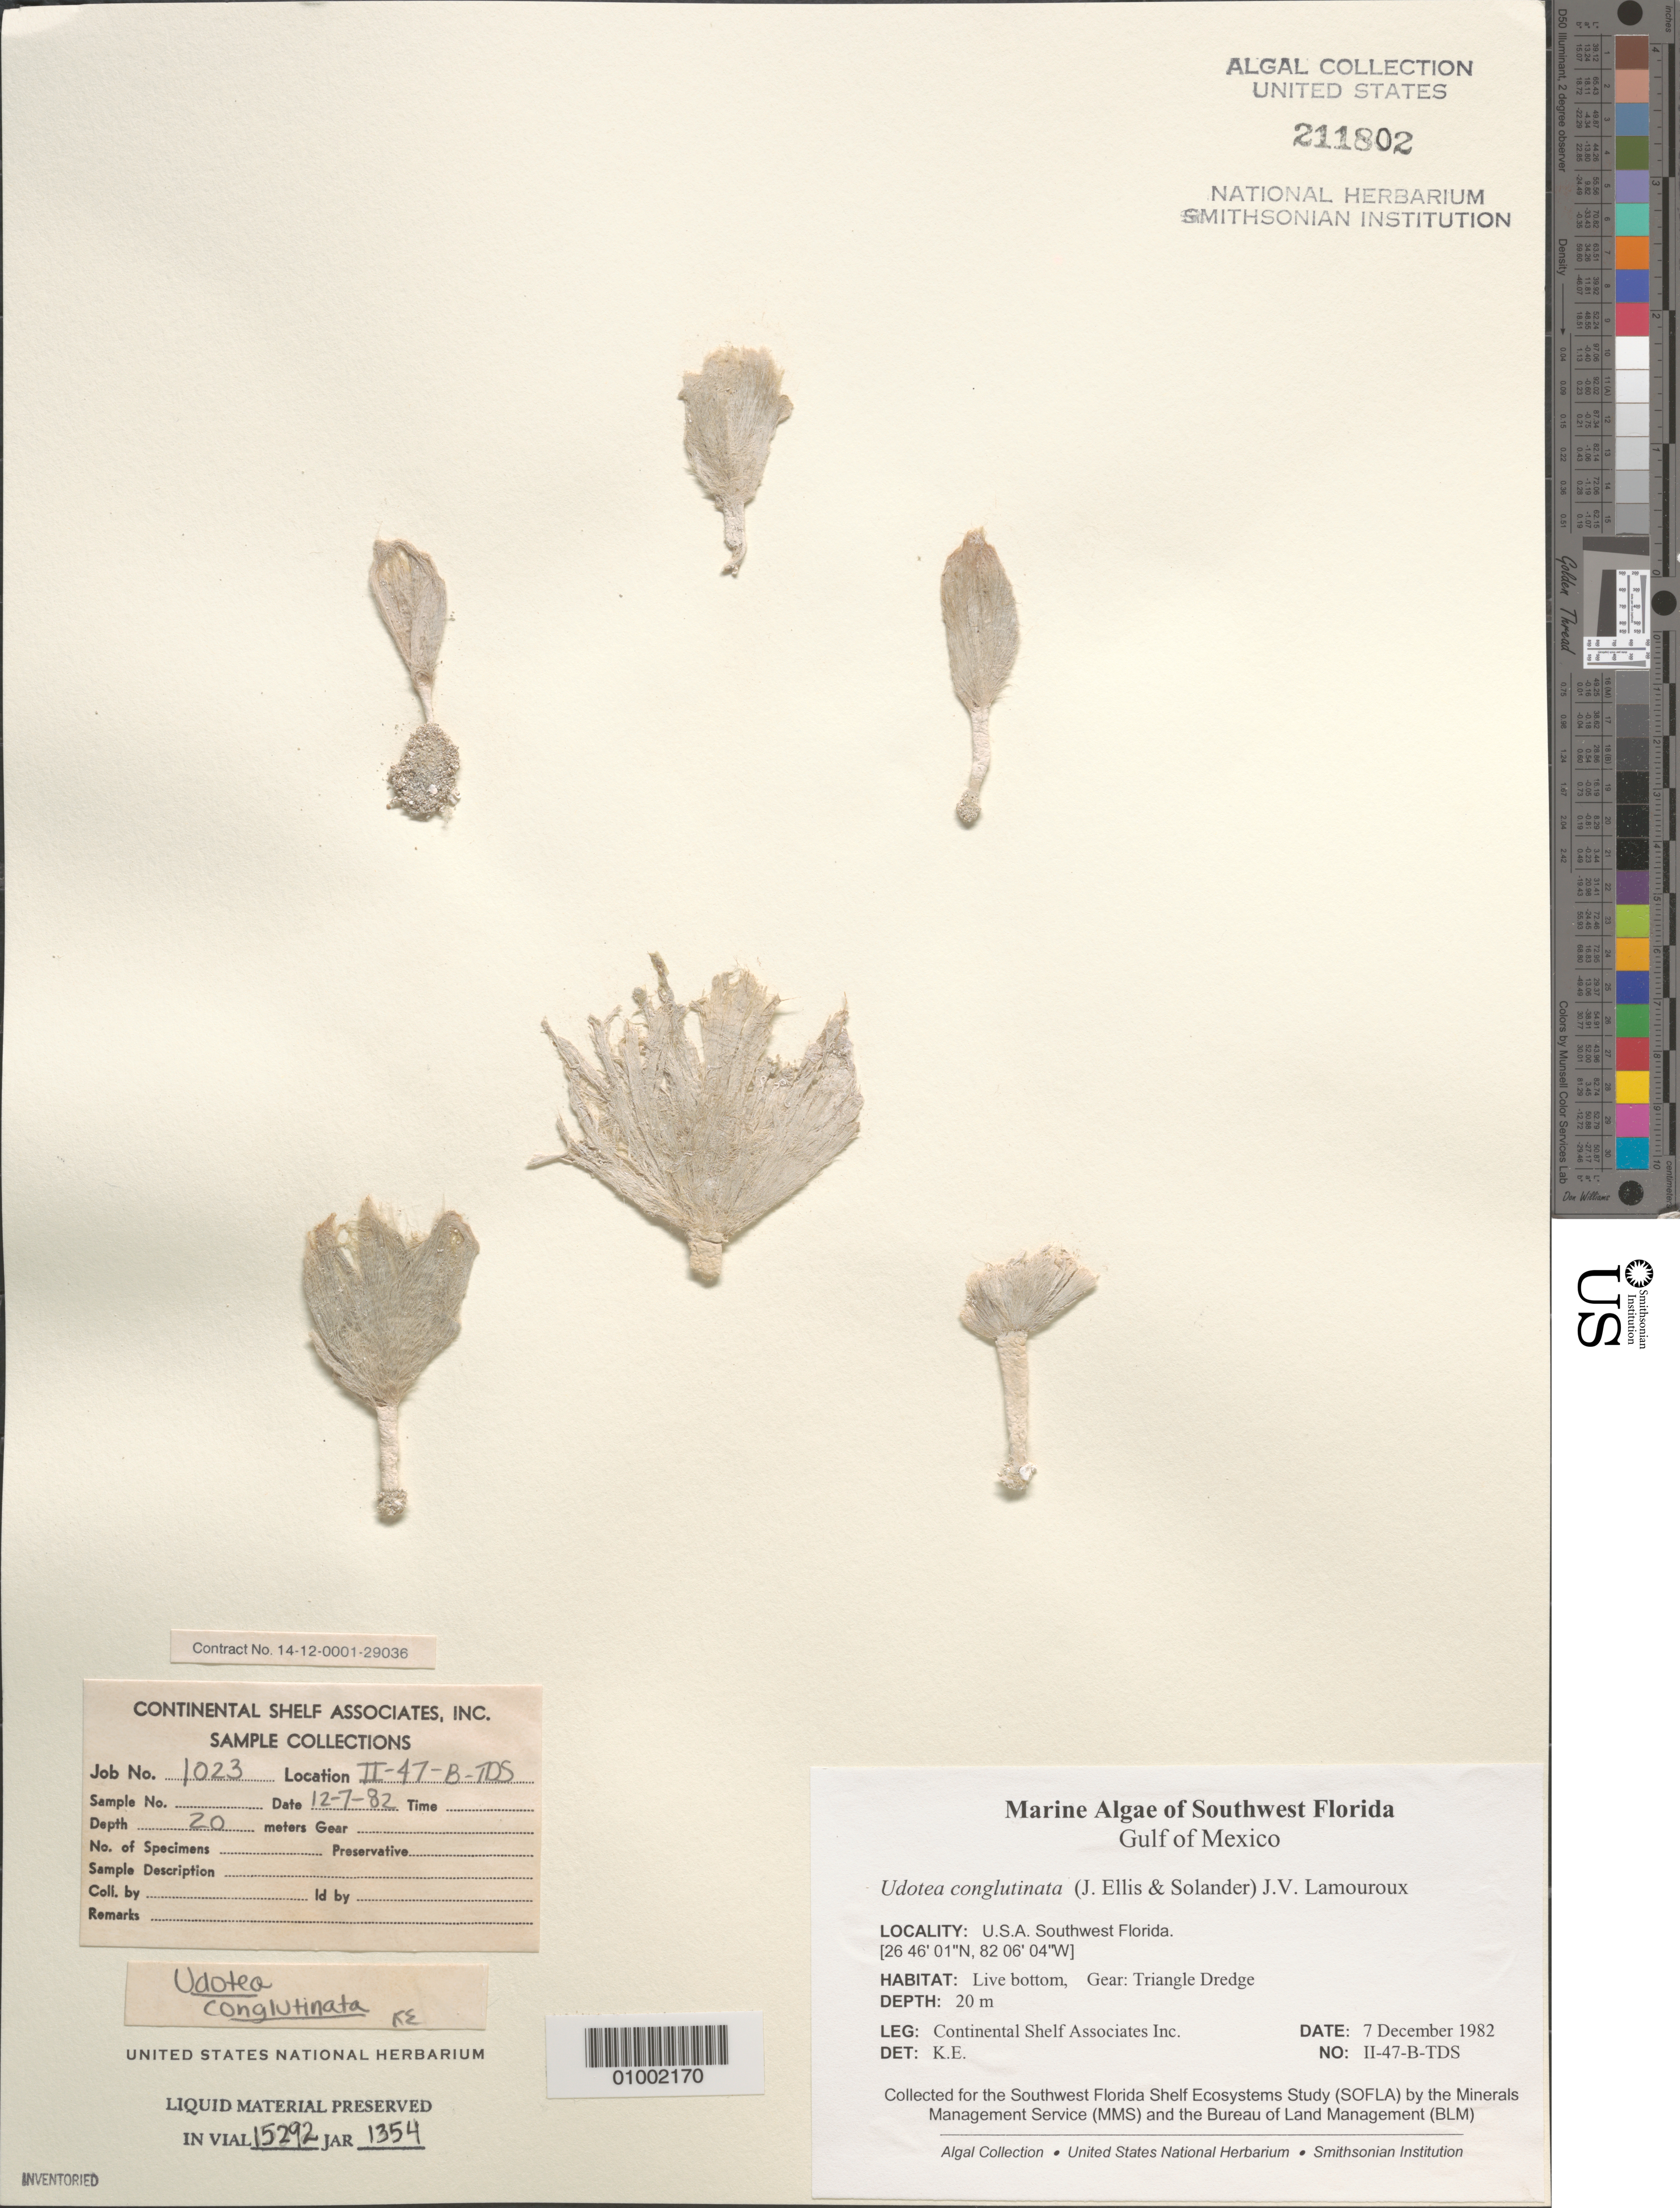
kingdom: Plantae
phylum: Chlorophyta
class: Ulvophyceae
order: Bryopsidales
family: Udoteaceae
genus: Udotea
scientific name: Udotea conglutinata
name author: (Ellis & Sol.) J.V.Lamouroux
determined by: E., K.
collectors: Continental Shelf Associates Inc.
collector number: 1023-II-47-B-TDS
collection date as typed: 07 Dec 1982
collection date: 1982-12-07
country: United States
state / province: Florida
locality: Gulf of Mexico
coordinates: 26 46'01"N, 82 06'04"W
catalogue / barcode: US 211802